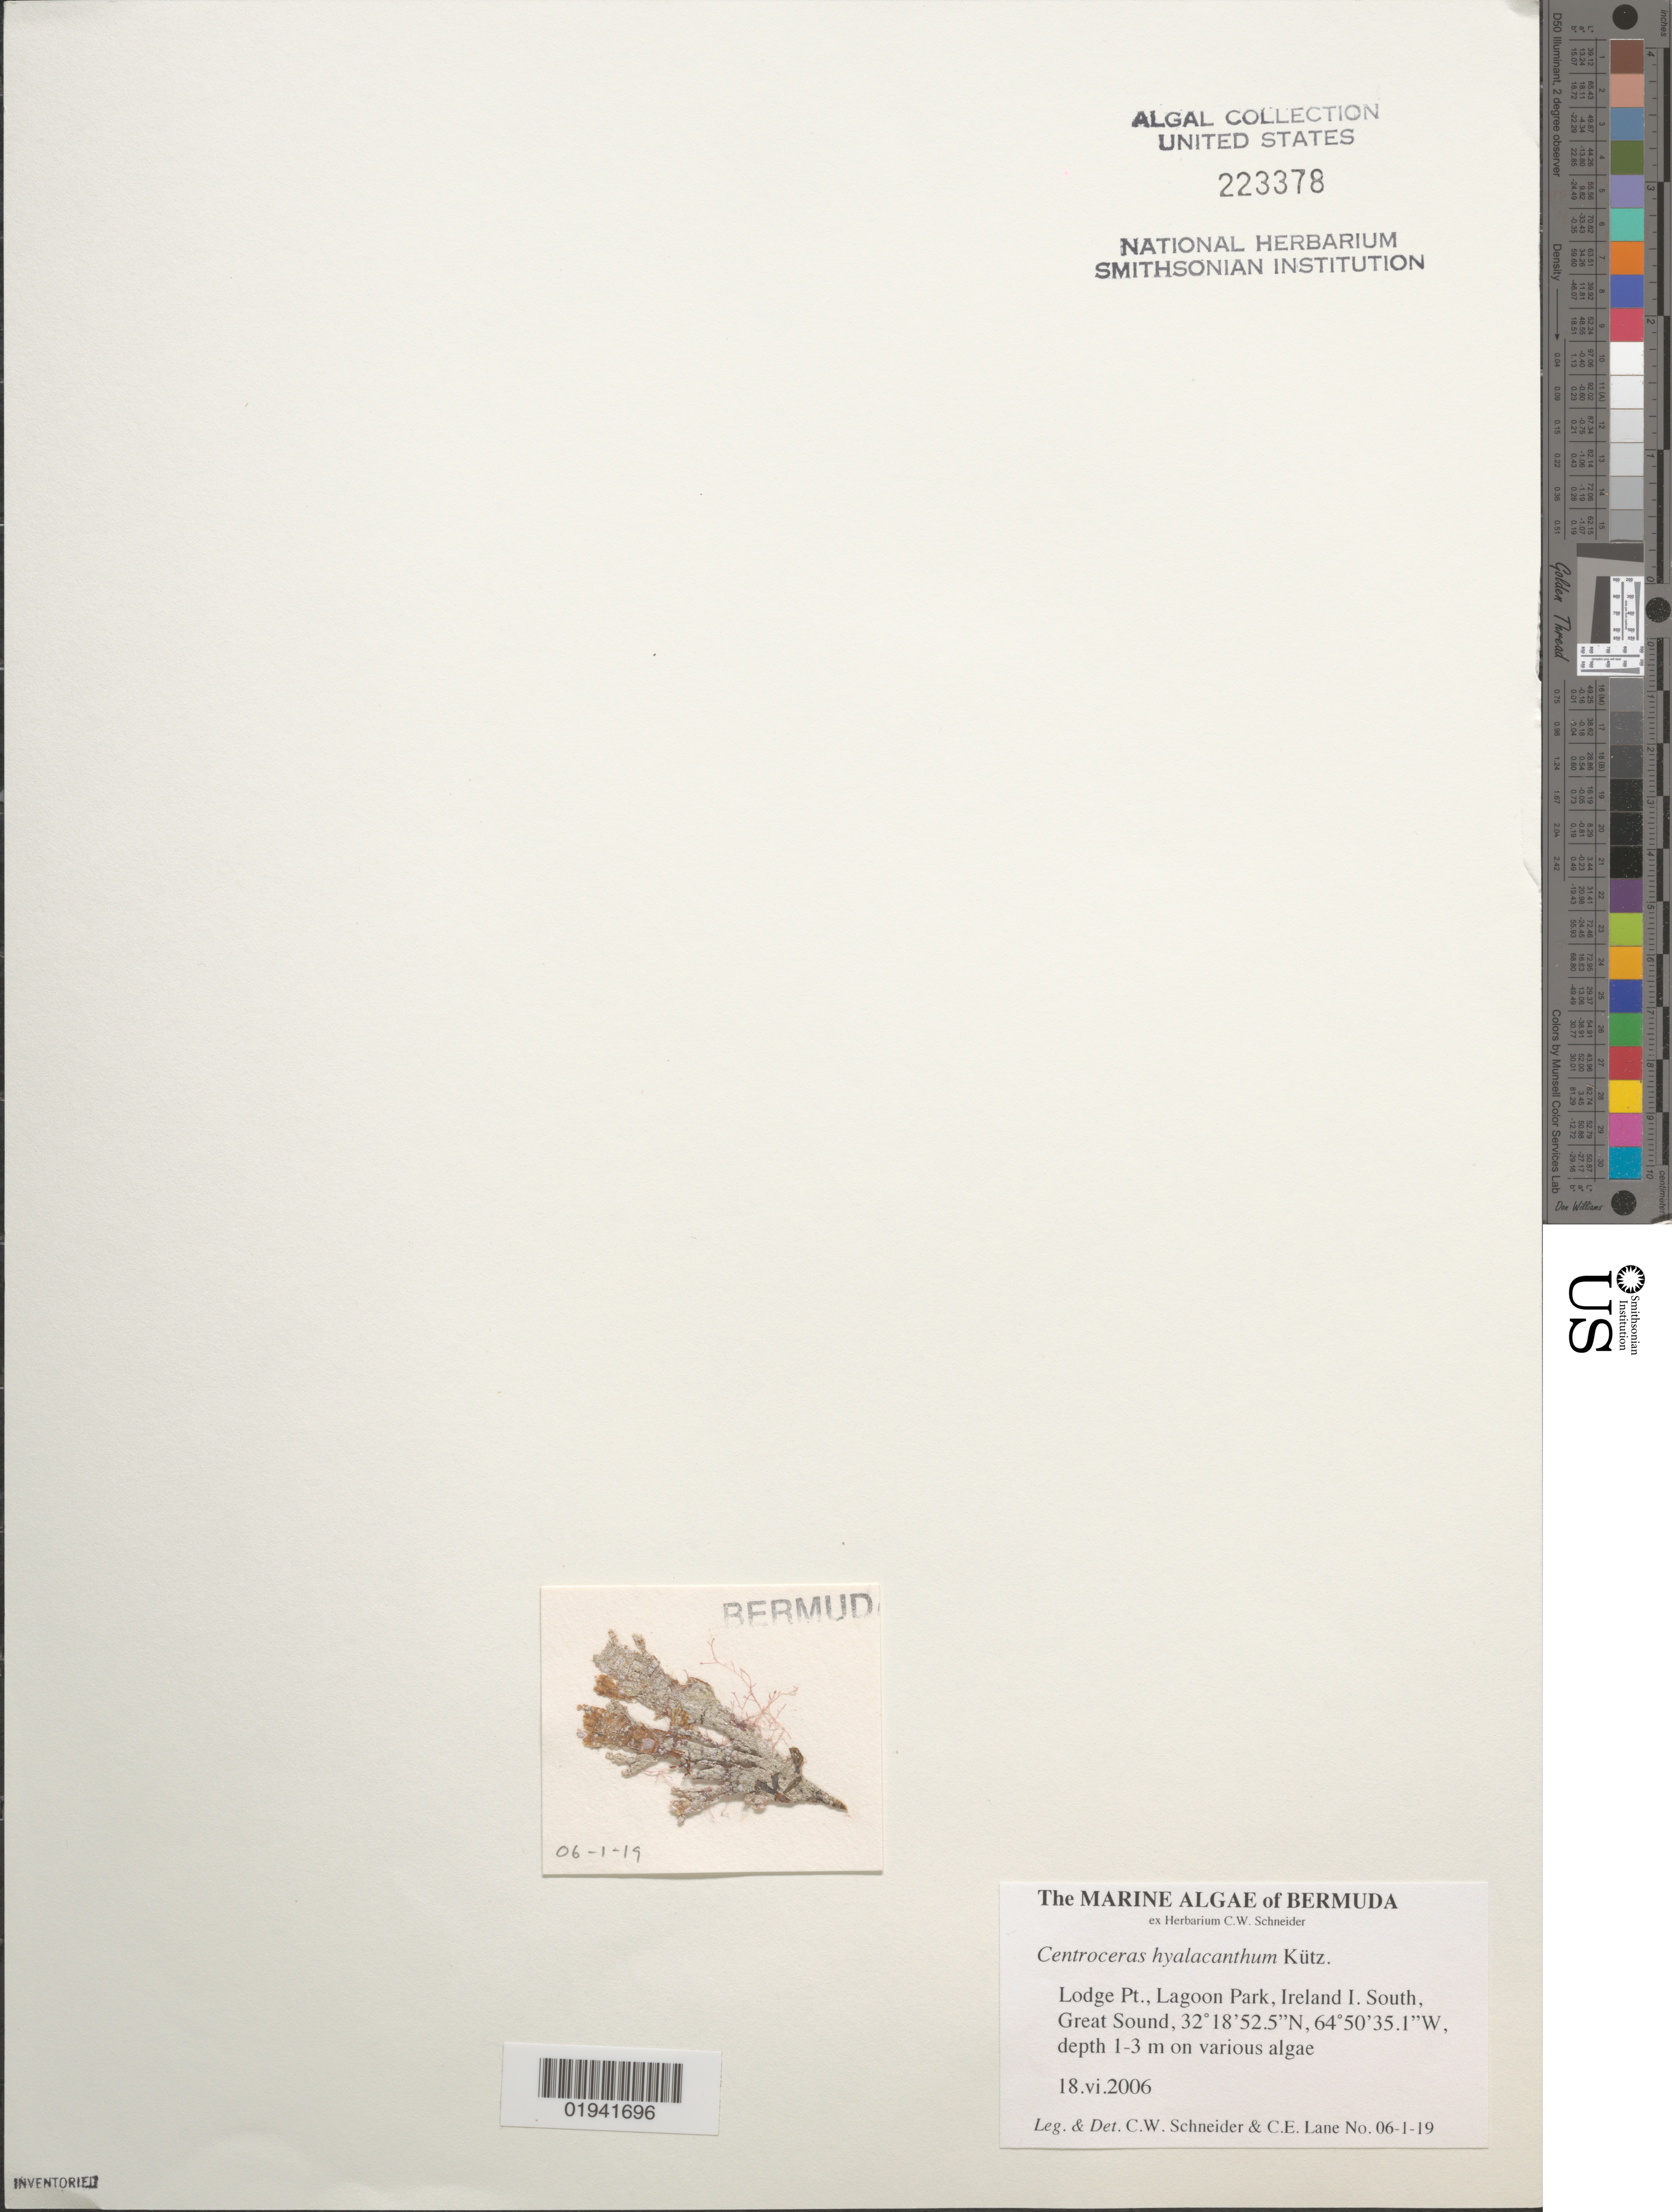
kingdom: Plantae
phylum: Rhodophyta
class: Florideophyceae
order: Ceramiales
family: Ceramiaceae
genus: Centroceras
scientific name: Centroceras hyalacanthum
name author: Kütz.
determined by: Schneider, C. W.; Lane, C. E.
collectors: C. W. Schneider & C. E. Lane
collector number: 06-1-19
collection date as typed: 18 Jun 2006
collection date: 2006-06-18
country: Bermuda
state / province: Sandys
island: Ireland Island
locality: Lodge Point, Lagoon Park, Ireland Island South, Great Sound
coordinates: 32 18'52.5"N, 64 50'35.1"W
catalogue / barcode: US 223378